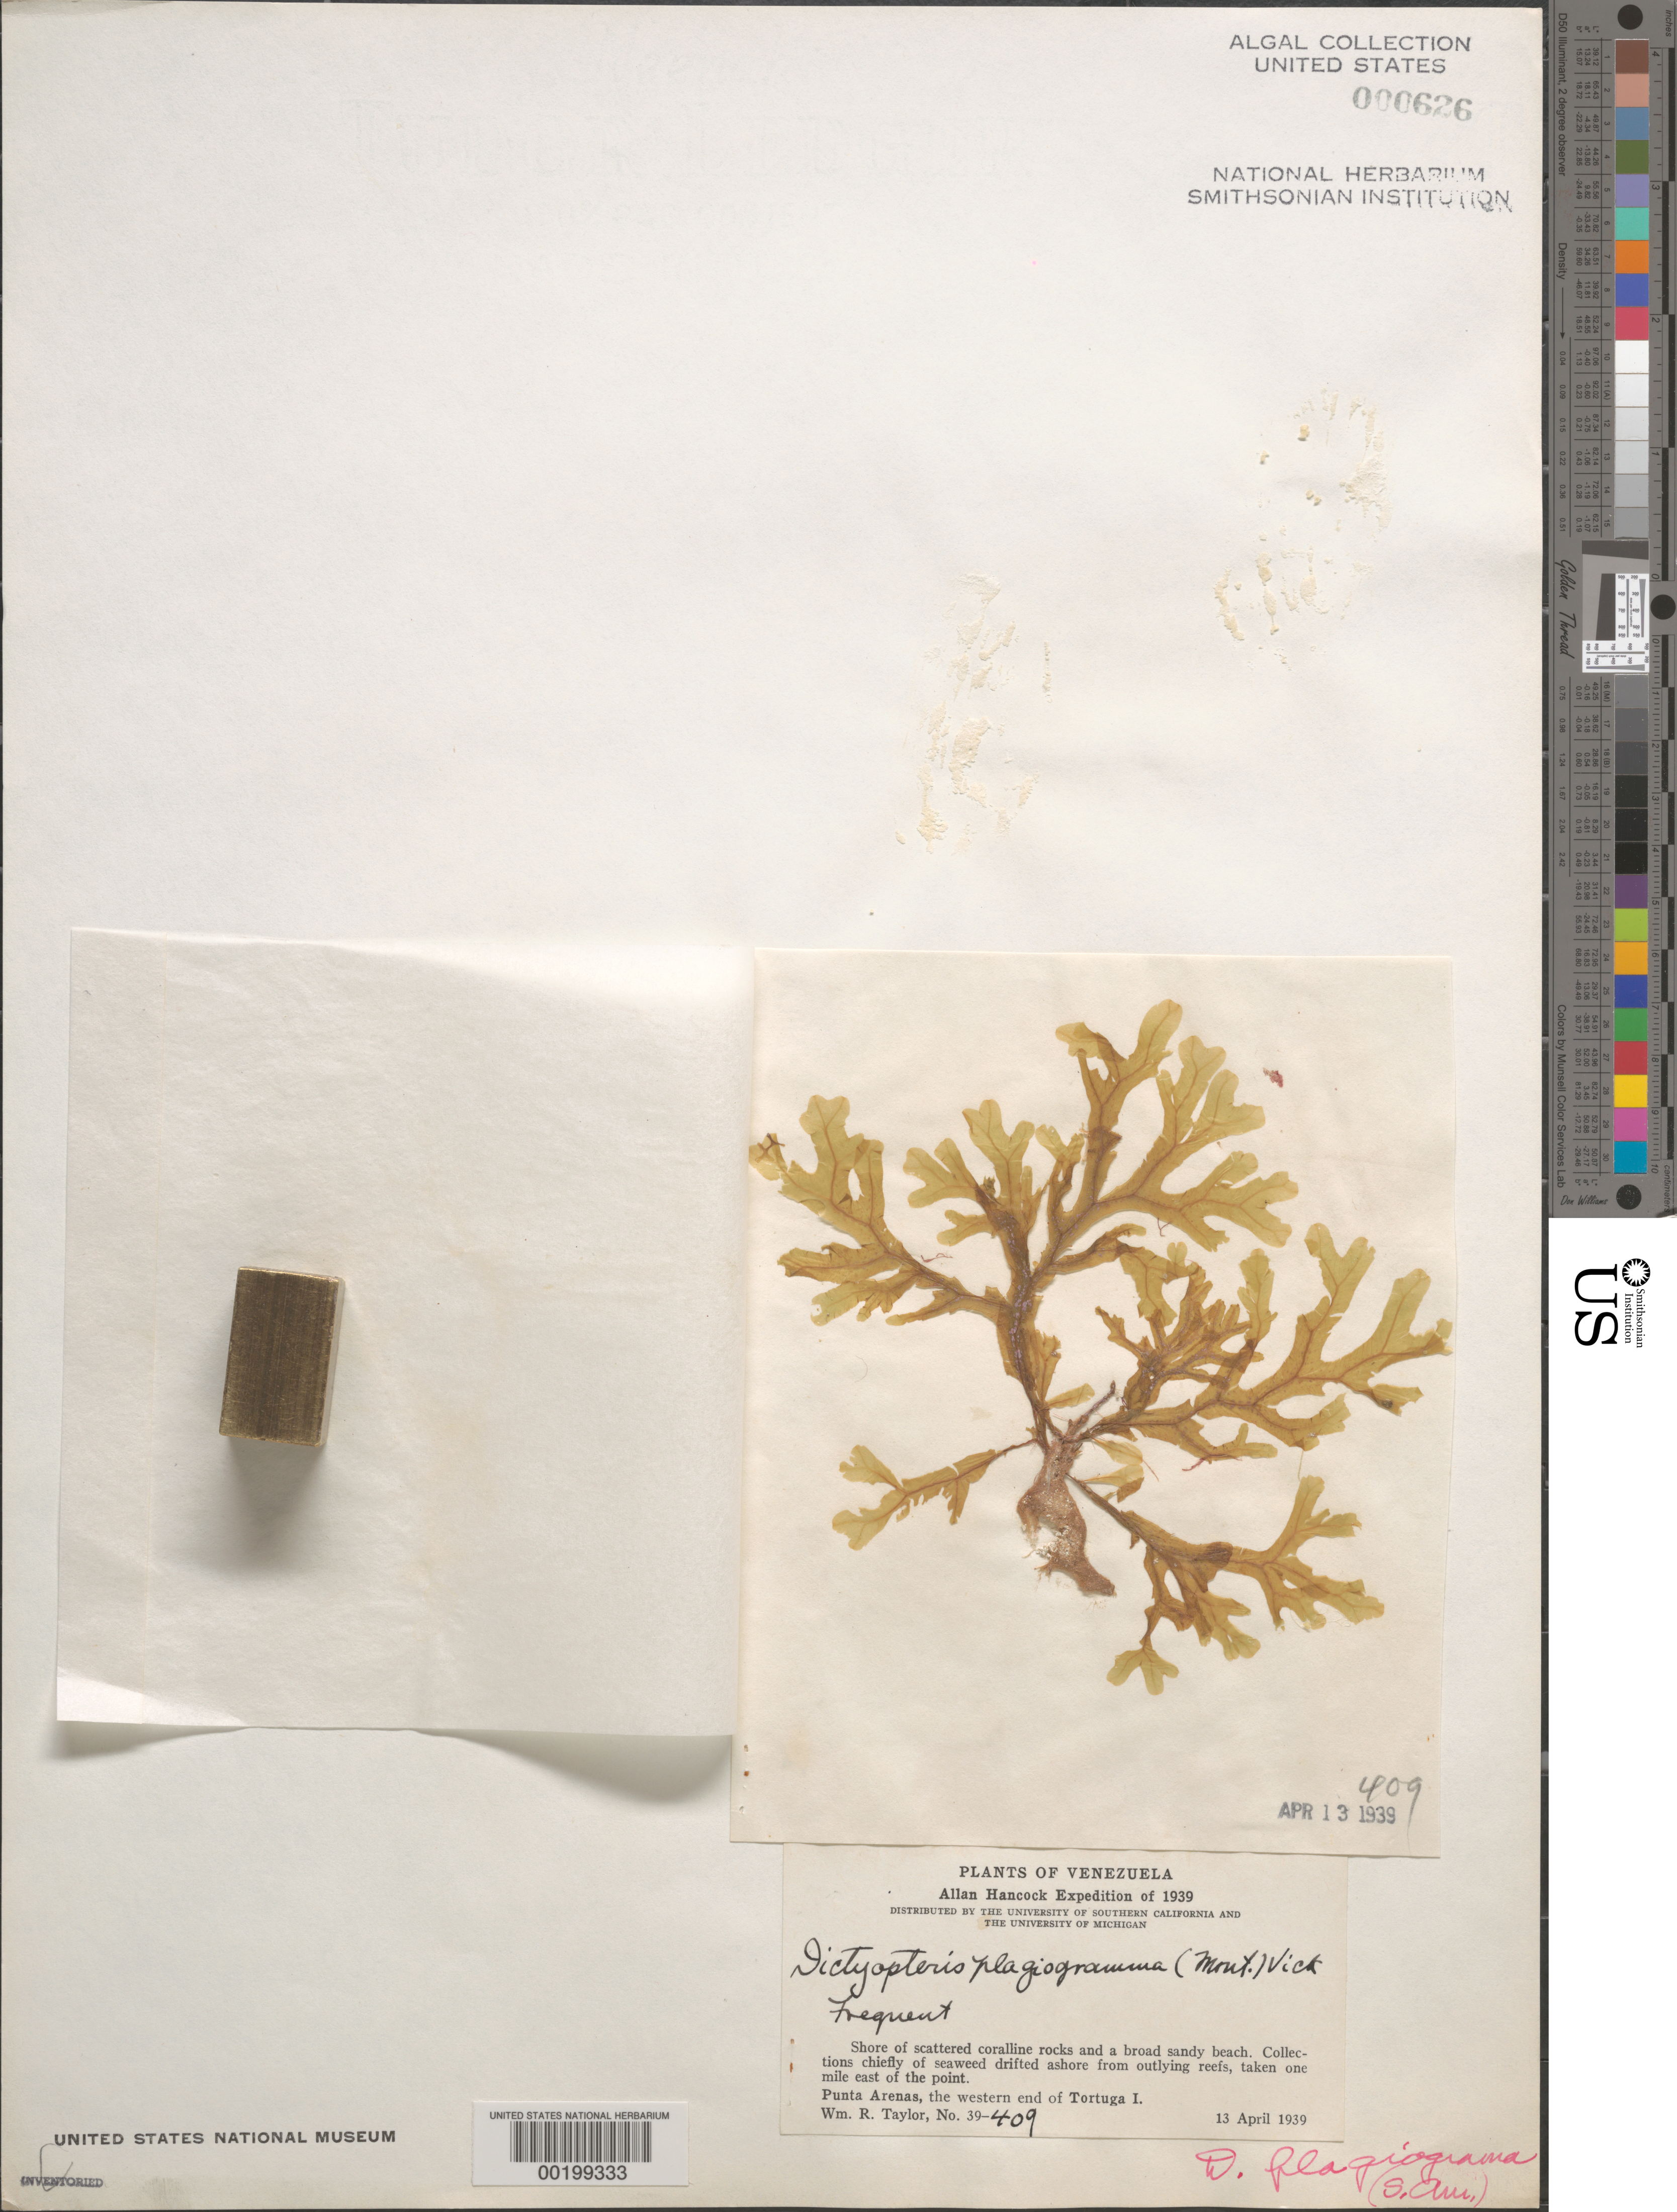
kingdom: Chromista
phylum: Ochrophyta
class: Phaeophyceae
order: Dictyotales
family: Dictyotaceae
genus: Dictyopteris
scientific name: Dictyopteris plagiogramma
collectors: W. R. Taylor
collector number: WRT 39-409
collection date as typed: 13 Apr 1939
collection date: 1939-04-13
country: Venezuela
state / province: Dependencias Federales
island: Isla La Tortuga (Tortuga Island)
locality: Punta Arenas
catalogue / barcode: US 626